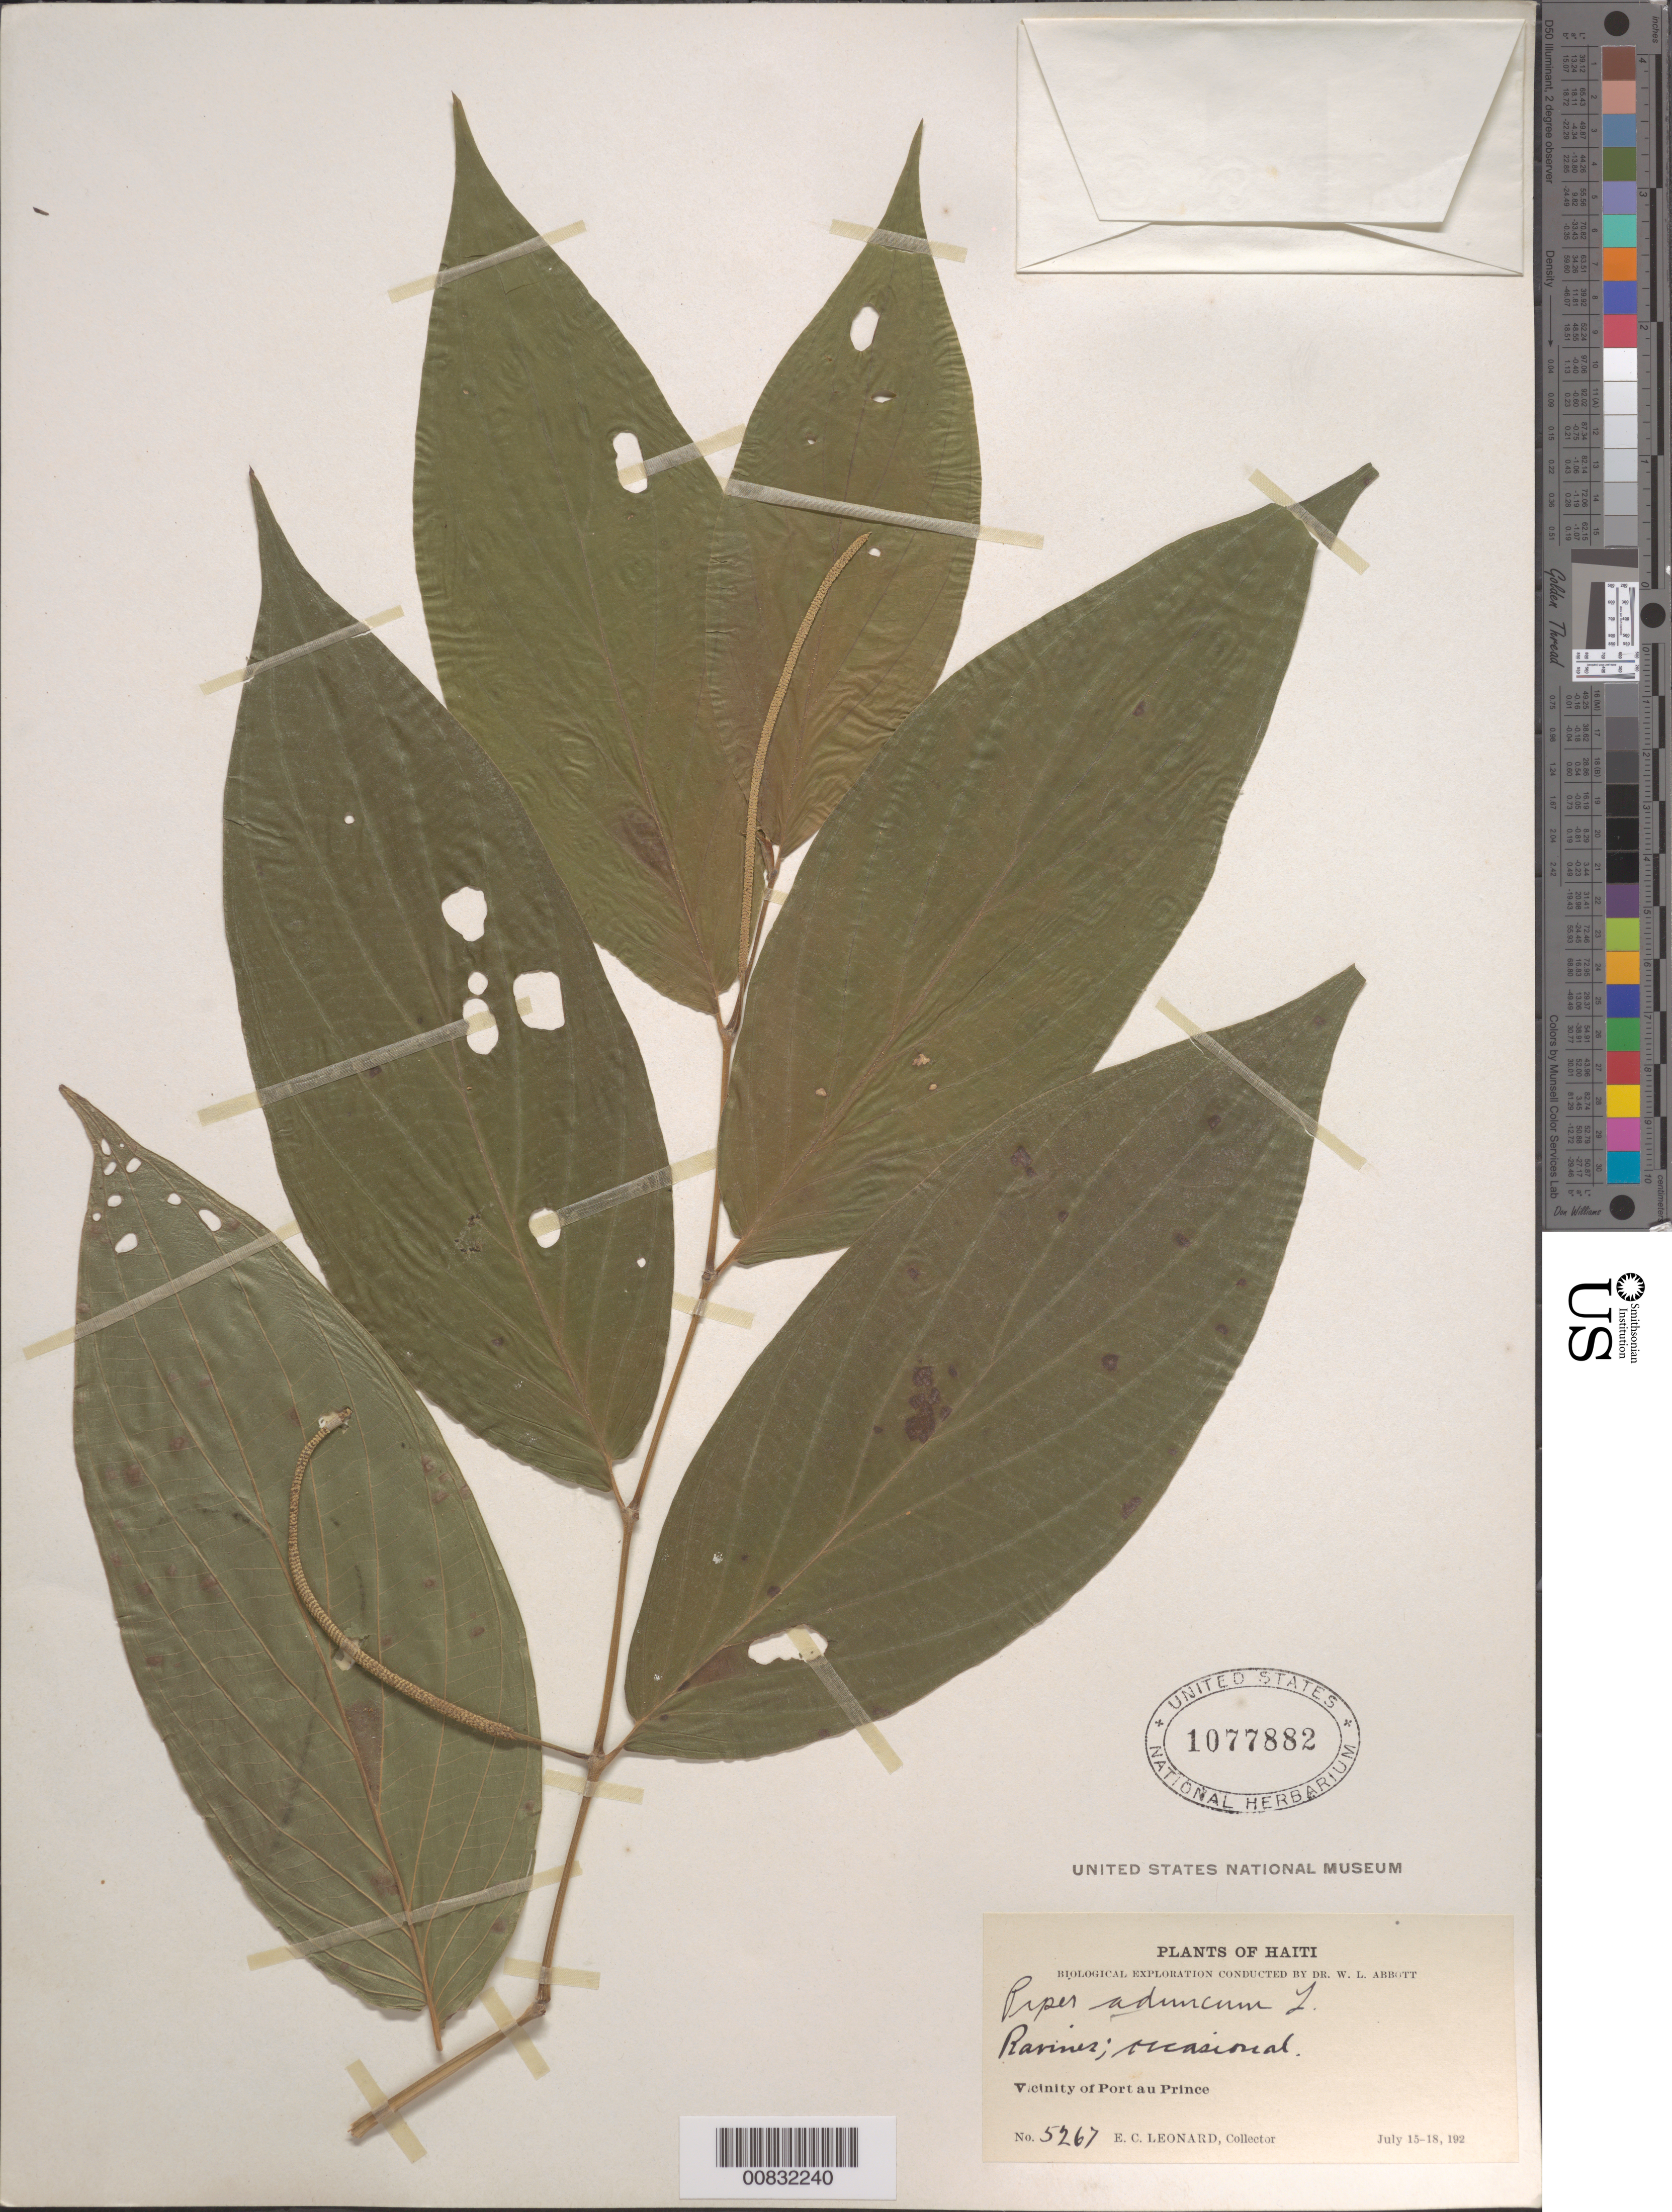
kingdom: Plantae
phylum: Tracheophyta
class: Magnoliopsida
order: Piperales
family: Piperaceae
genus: Piper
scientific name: Piper aduncum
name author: L.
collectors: E. C. Leonard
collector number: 5267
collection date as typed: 15 Jul 1920 to 18 Jul 1920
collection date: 1920-07-15/1920-07-18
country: Haiti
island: Hispaniola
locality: Vicinity of Port au Prince.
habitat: Ravines.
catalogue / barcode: US 1077882